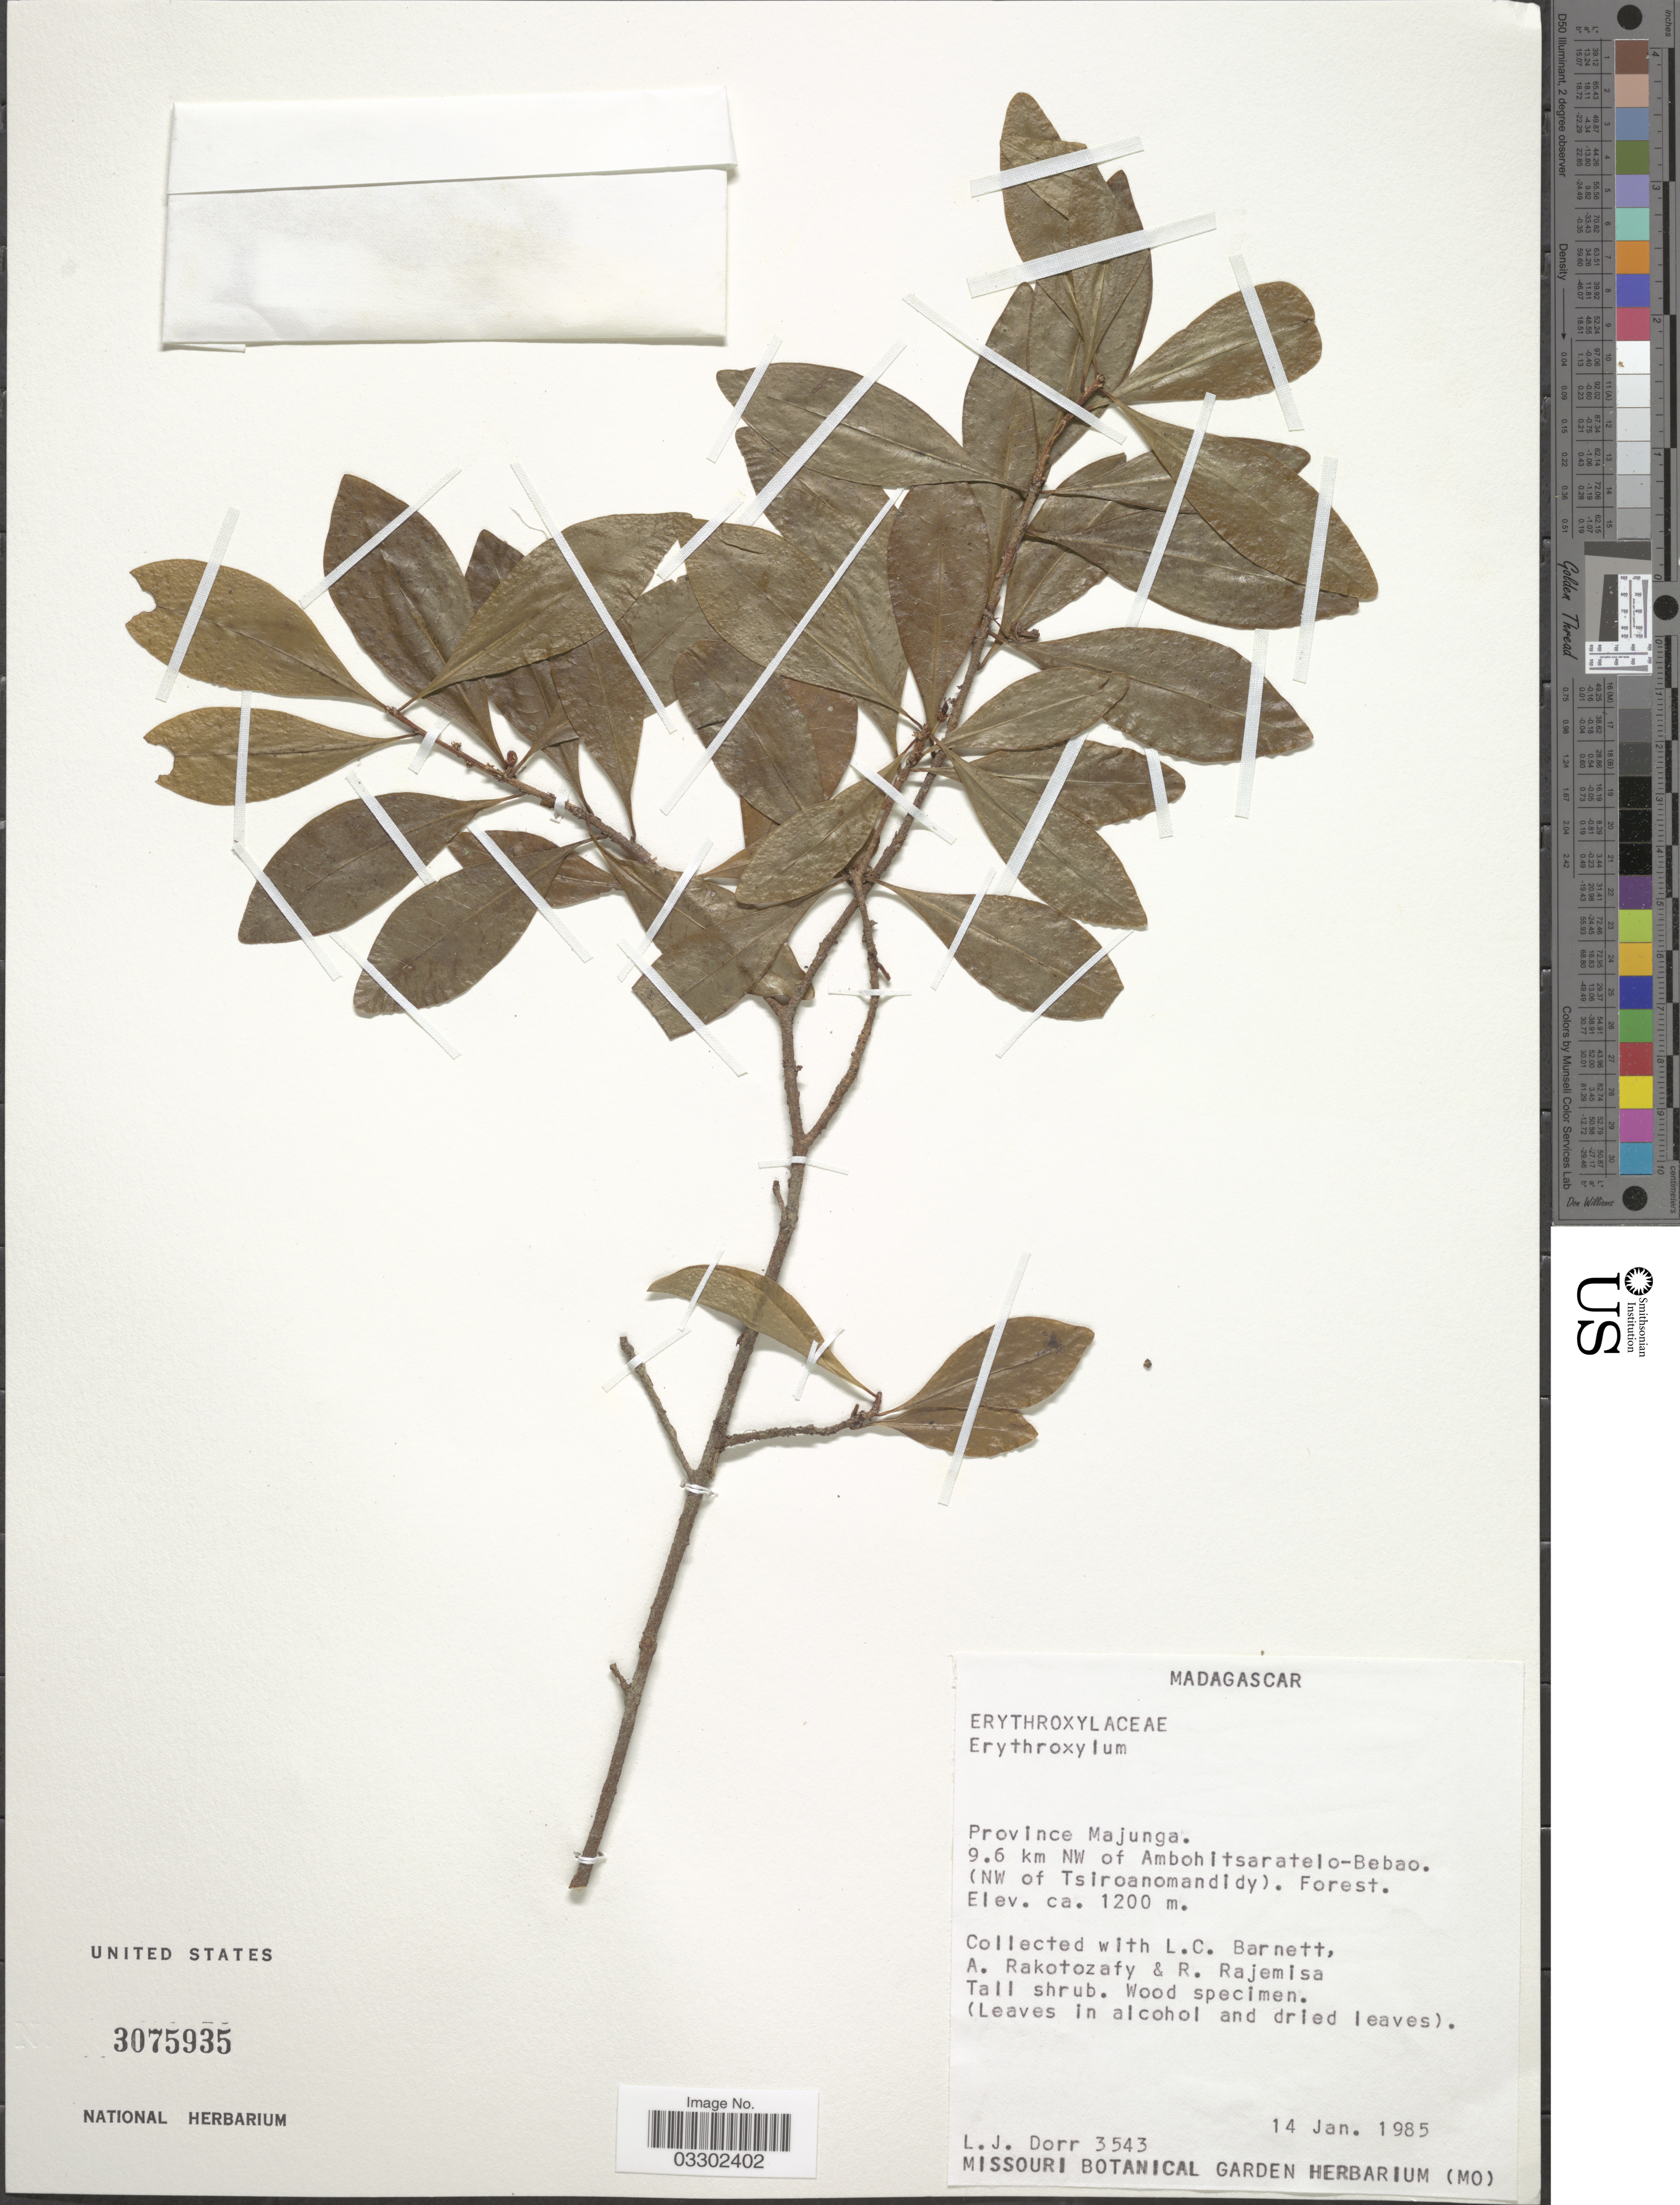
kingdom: Plantae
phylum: Tracheophyta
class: Magnoliopsida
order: Malpighiales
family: Erythroxylaceae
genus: Erythroxylum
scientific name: Erythroxylum sp.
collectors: L. J. Dorr, L. C. Barnett, A. Rakotozafy & R. Rajemisa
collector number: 3543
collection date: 1985-01-14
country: Madagascar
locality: Province Majunga. 9.6 km NW of Ambohitsaratelo-Bebao. (NW of Tsiroanomandidy).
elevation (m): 1200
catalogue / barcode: US 3075935